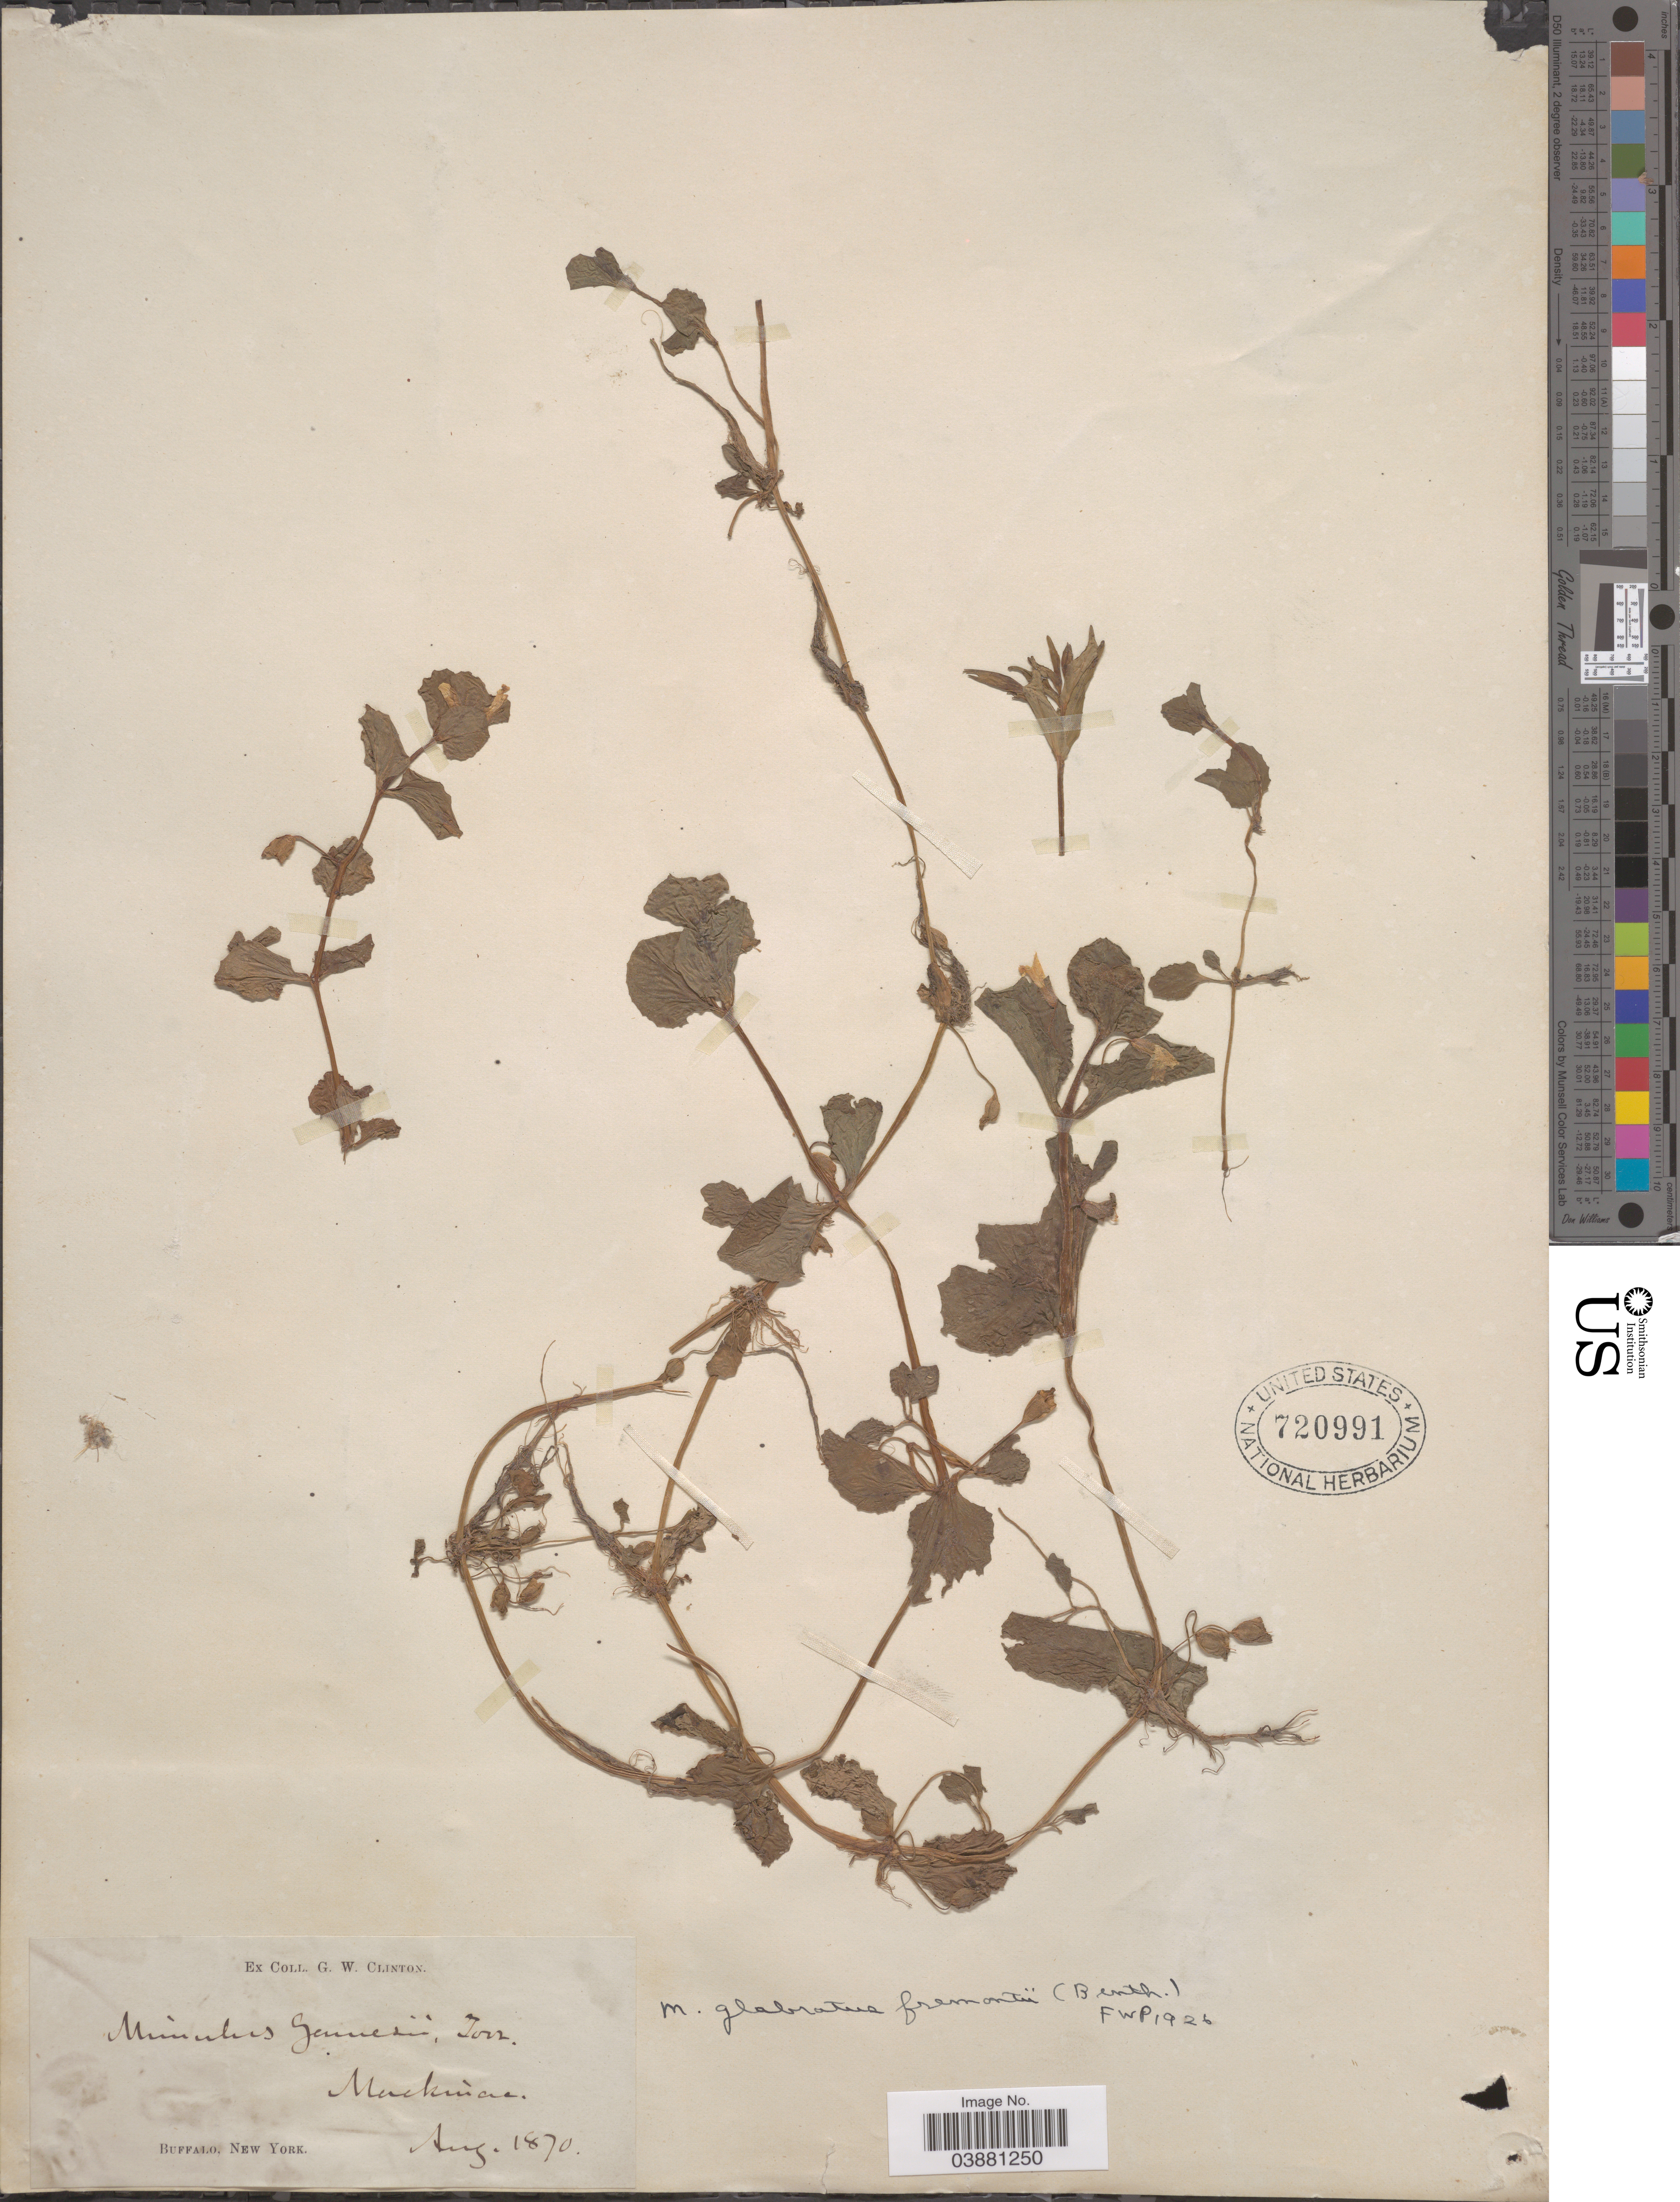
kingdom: Plantae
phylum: Tracheophyta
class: Magnoliopsida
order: Lamiales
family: Phrymaceae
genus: Mimulus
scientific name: Mimulus glabratus var. fremontii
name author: Kunth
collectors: G. W. Clinton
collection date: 1870-08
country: United States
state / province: New York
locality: Mackinac. Buffalo.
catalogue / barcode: US 720991